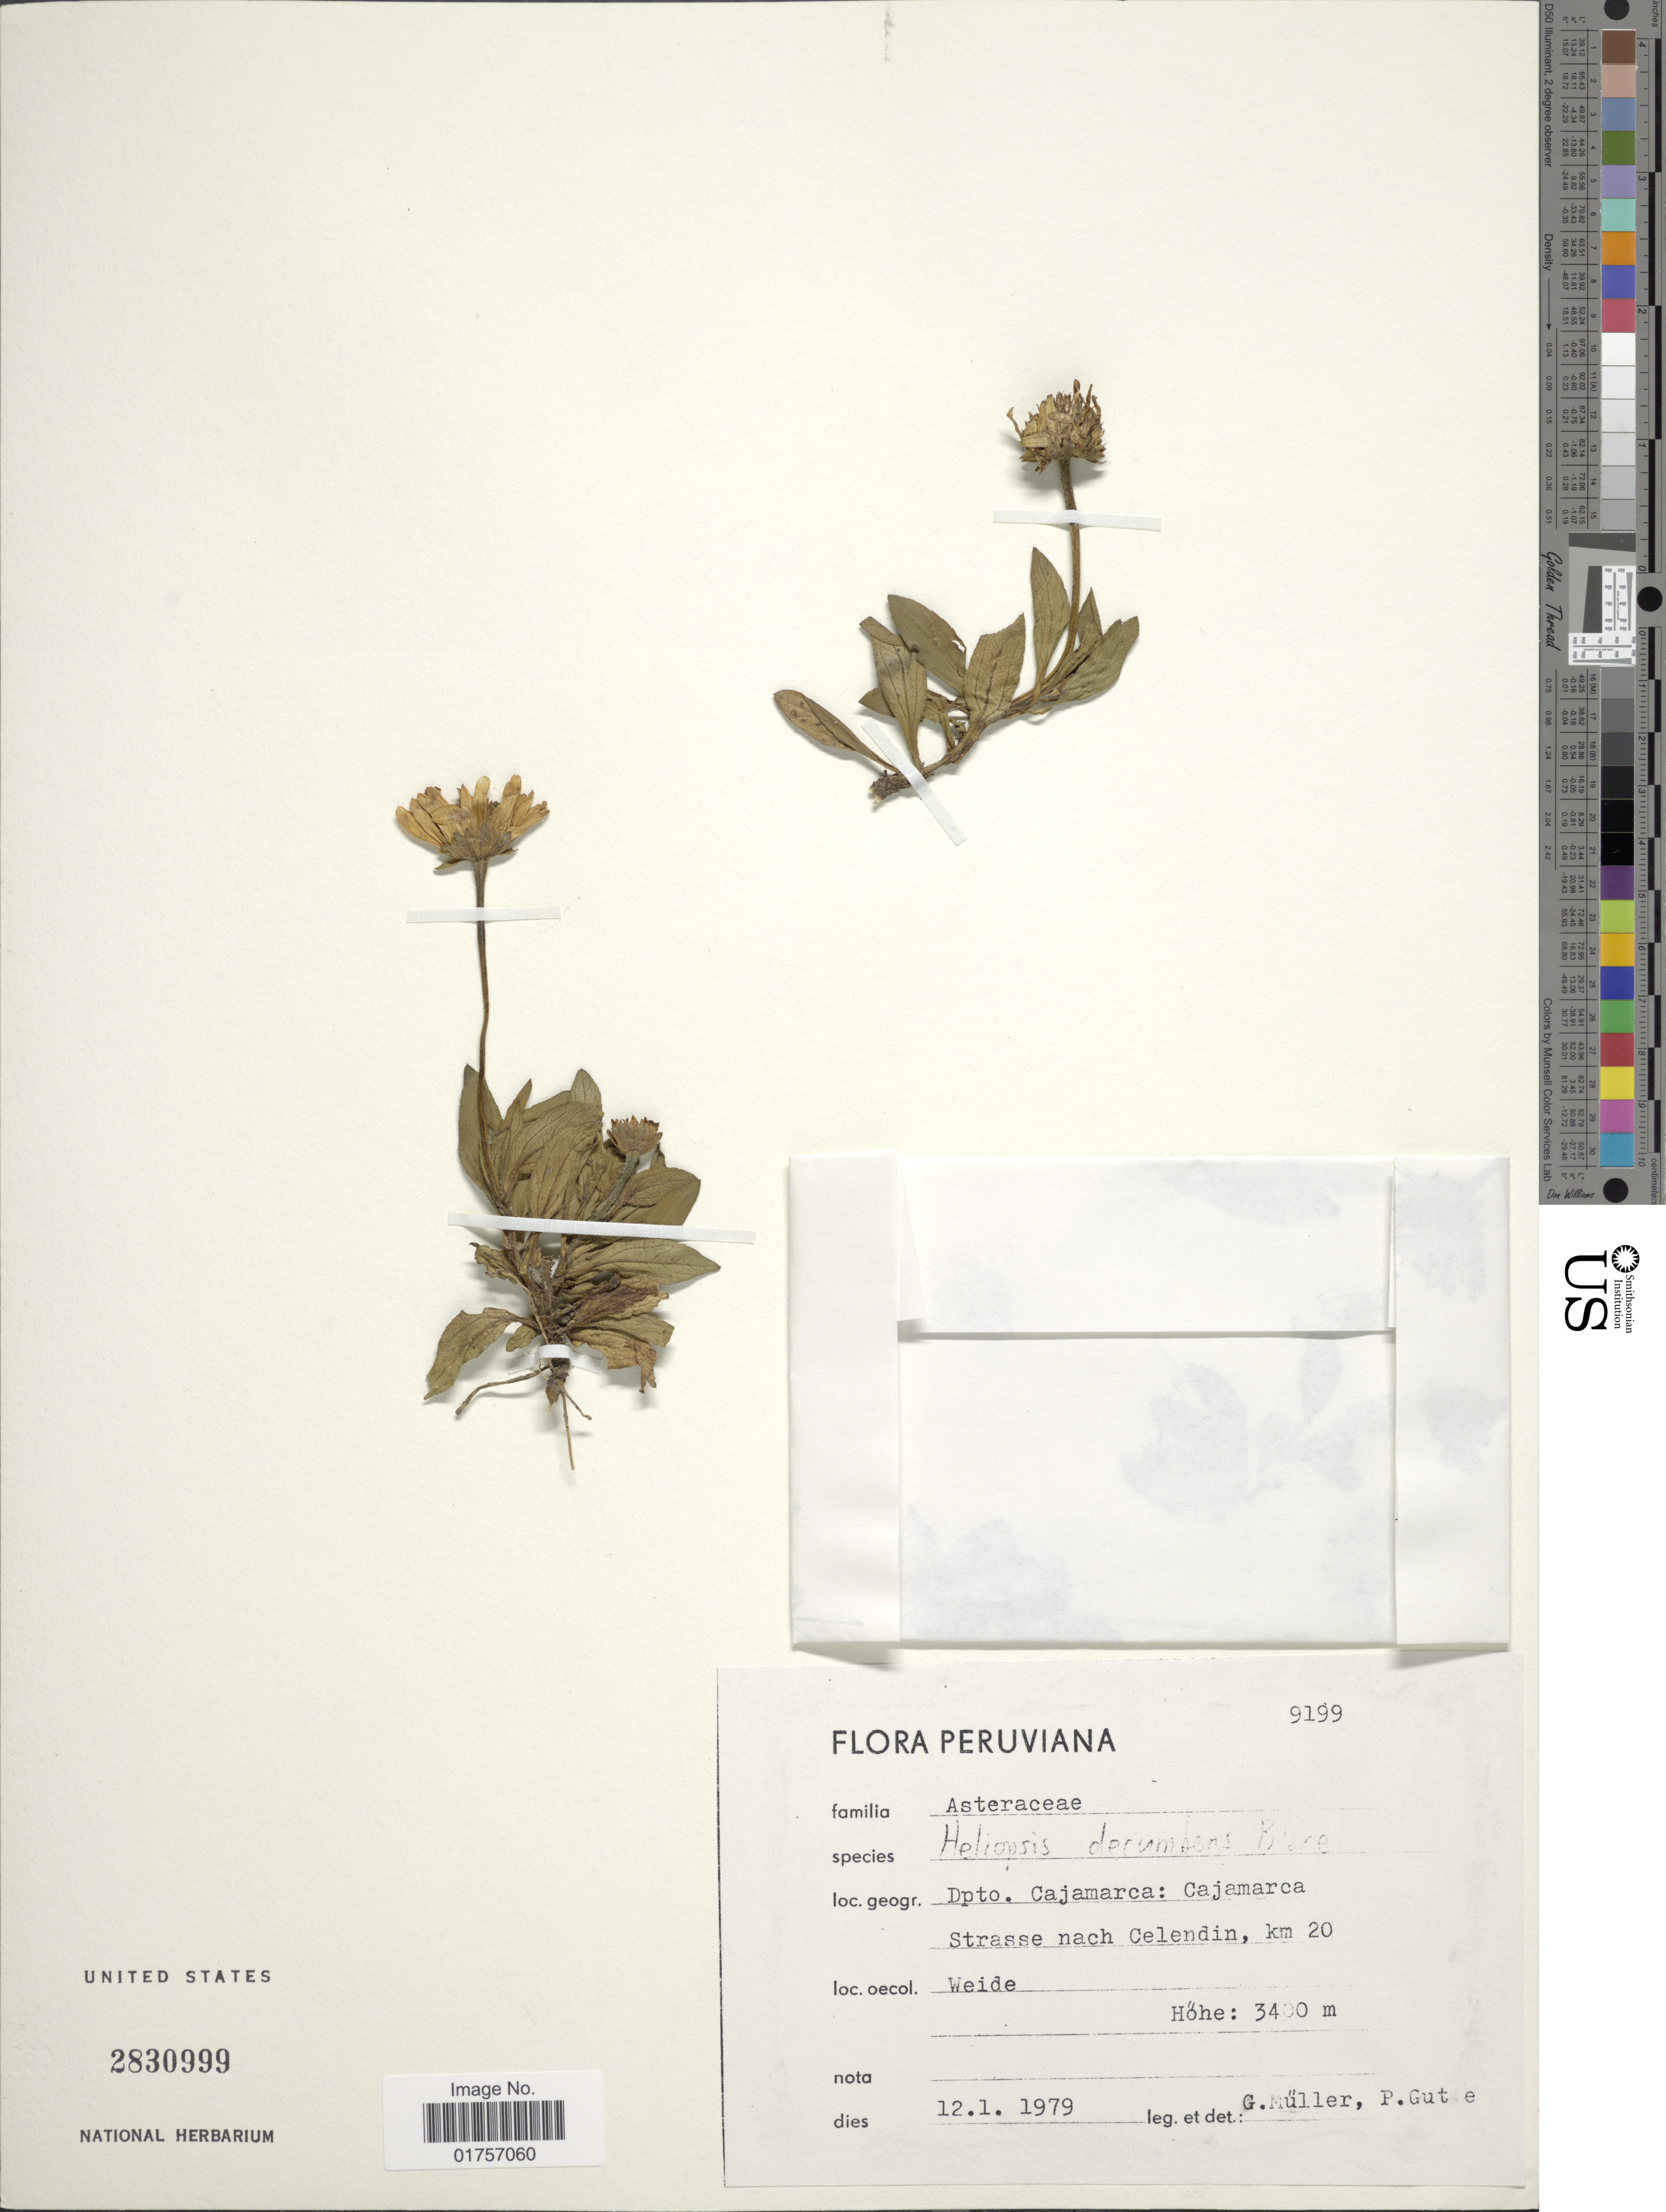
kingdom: Plantae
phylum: Tracheophyta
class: Magnoliopsida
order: Asterales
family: Asteraceae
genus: Heliopsis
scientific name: Heliopsis decumbens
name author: S.F. Blake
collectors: G. Muller & Collector illegible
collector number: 9199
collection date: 1979-01-12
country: Peru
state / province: Cajamarca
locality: Cajamarca Strasse nach Celendin, km 20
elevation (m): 3400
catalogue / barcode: US 2830999